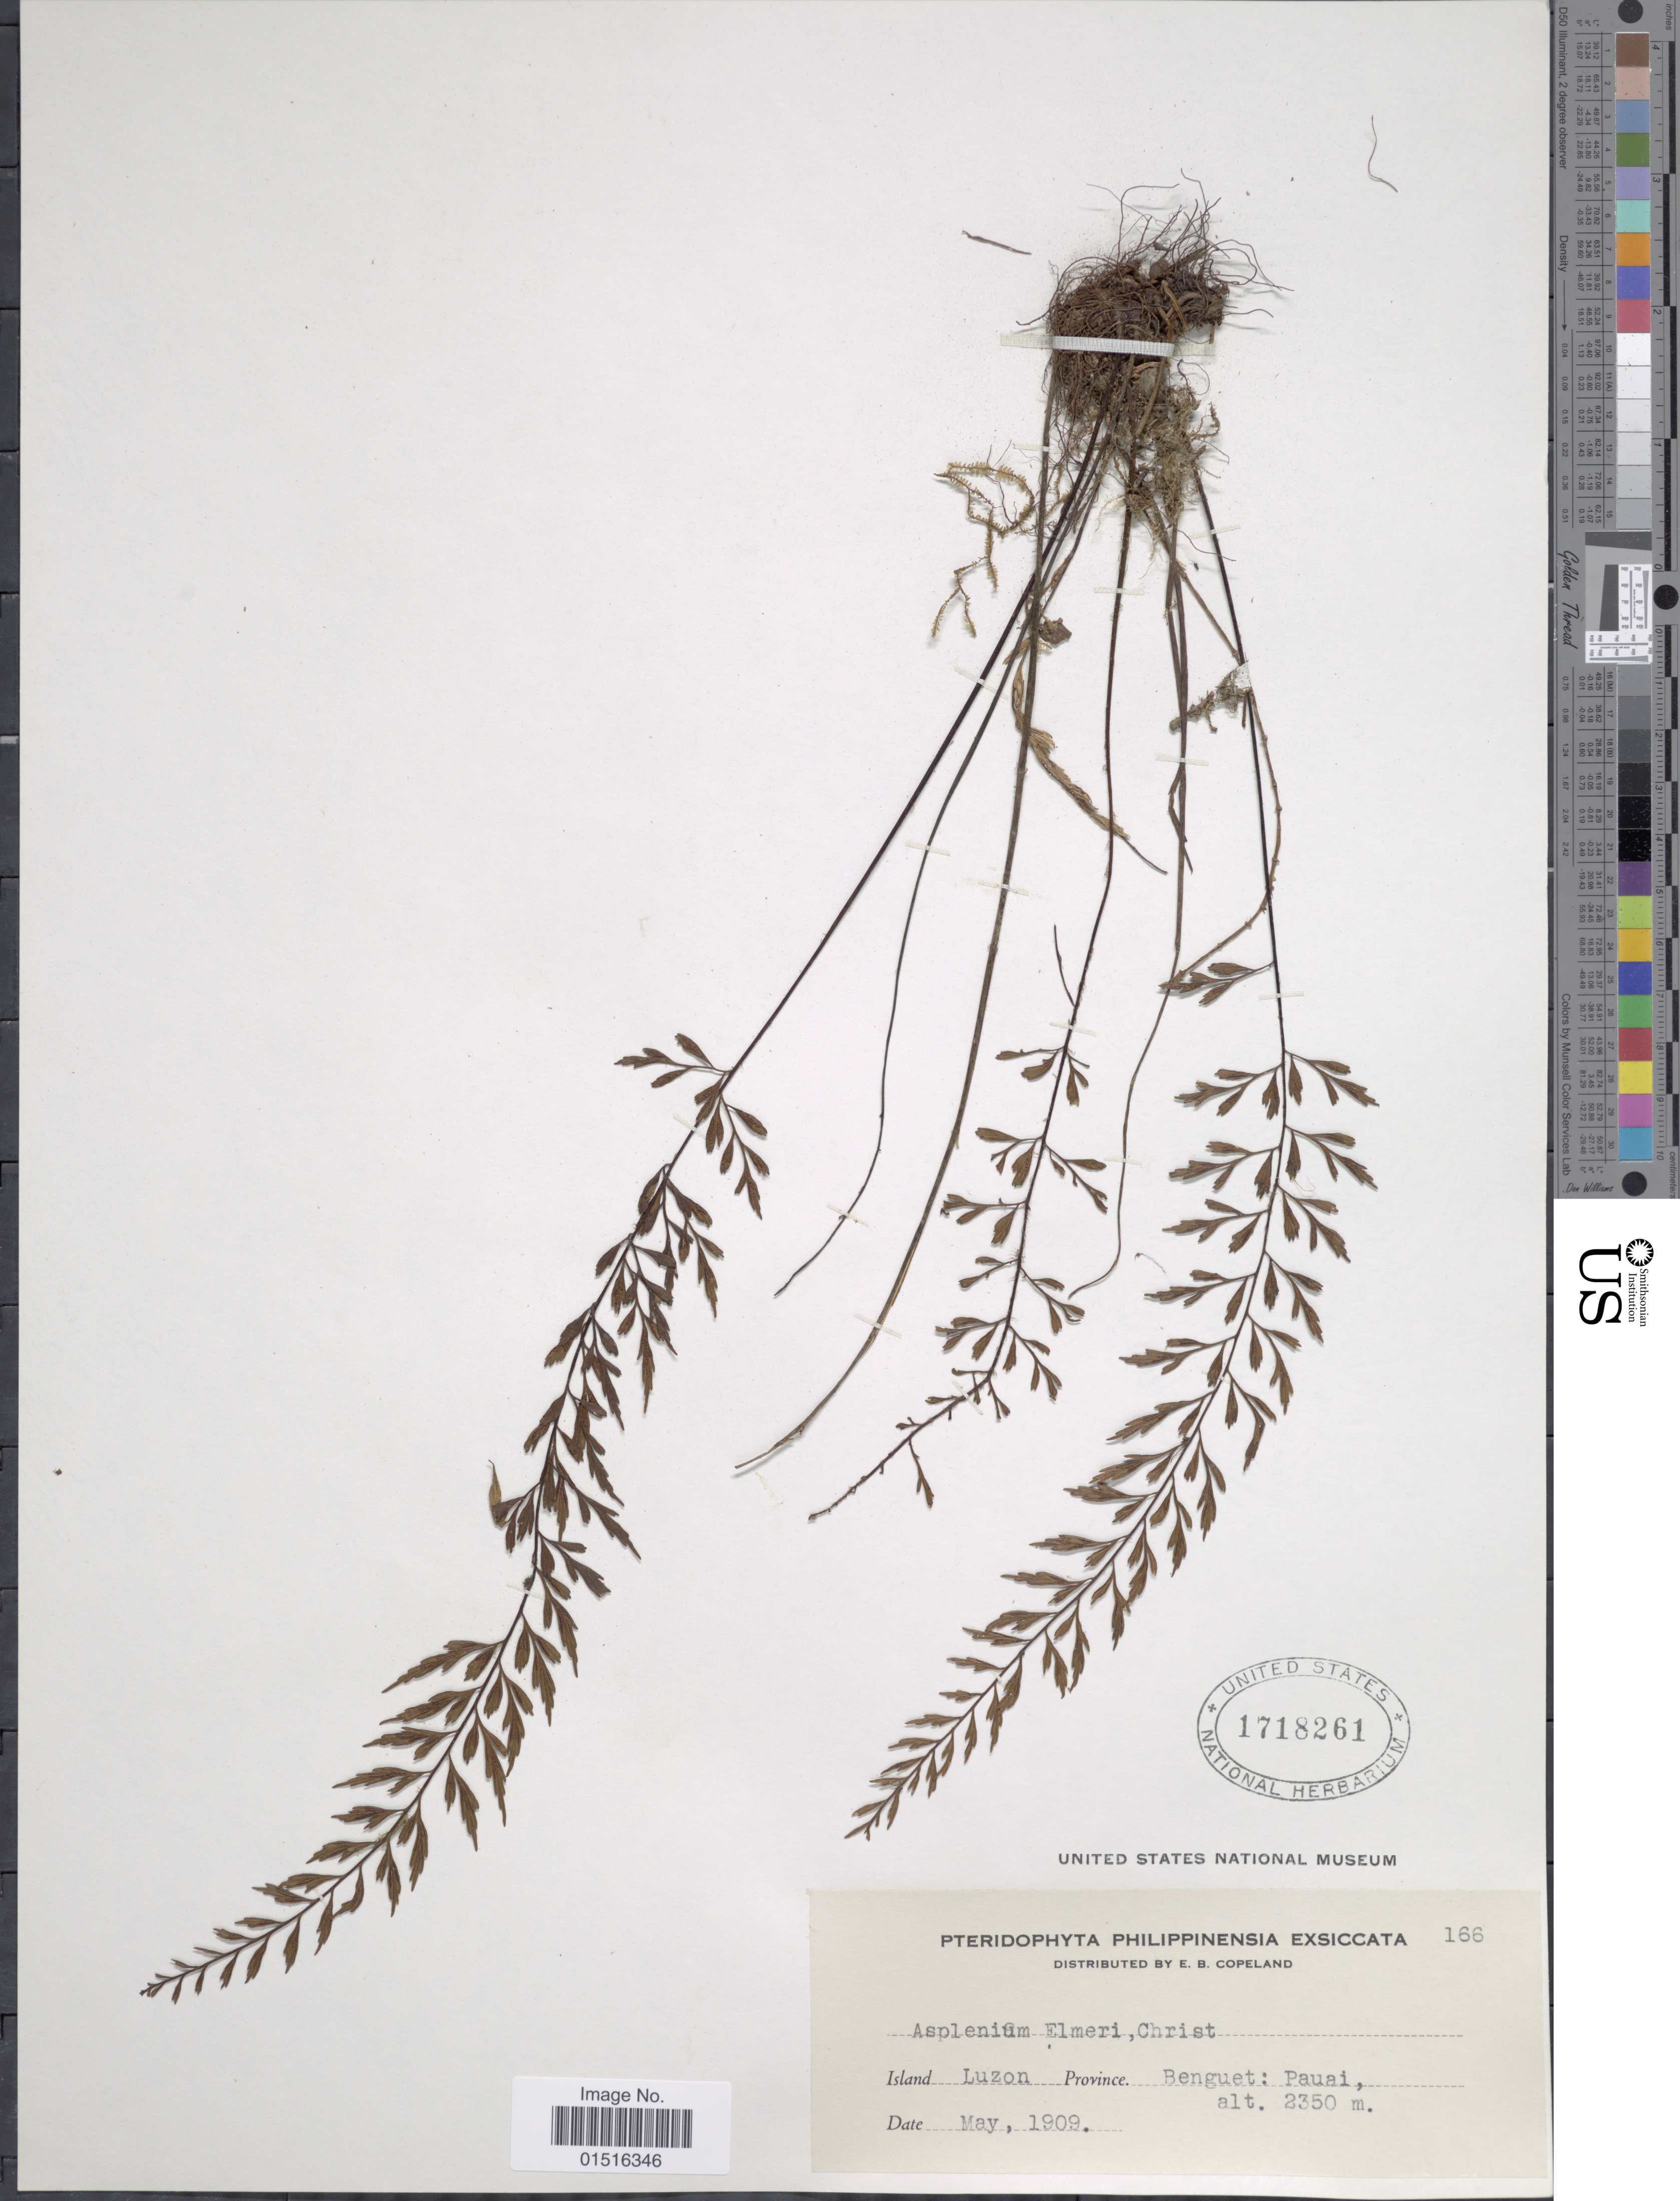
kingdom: Plantae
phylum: Tracheophyta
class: Polypodiopsida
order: Polypodiales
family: Aspleniaceae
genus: Asplenium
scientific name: Asplenium elmeri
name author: Christ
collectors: E. B. Copeland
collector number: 166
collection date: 1909-05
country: Philippines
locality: Island Luzon, Province Benguet: Pauai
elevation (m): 2350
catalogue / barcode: US 1718261